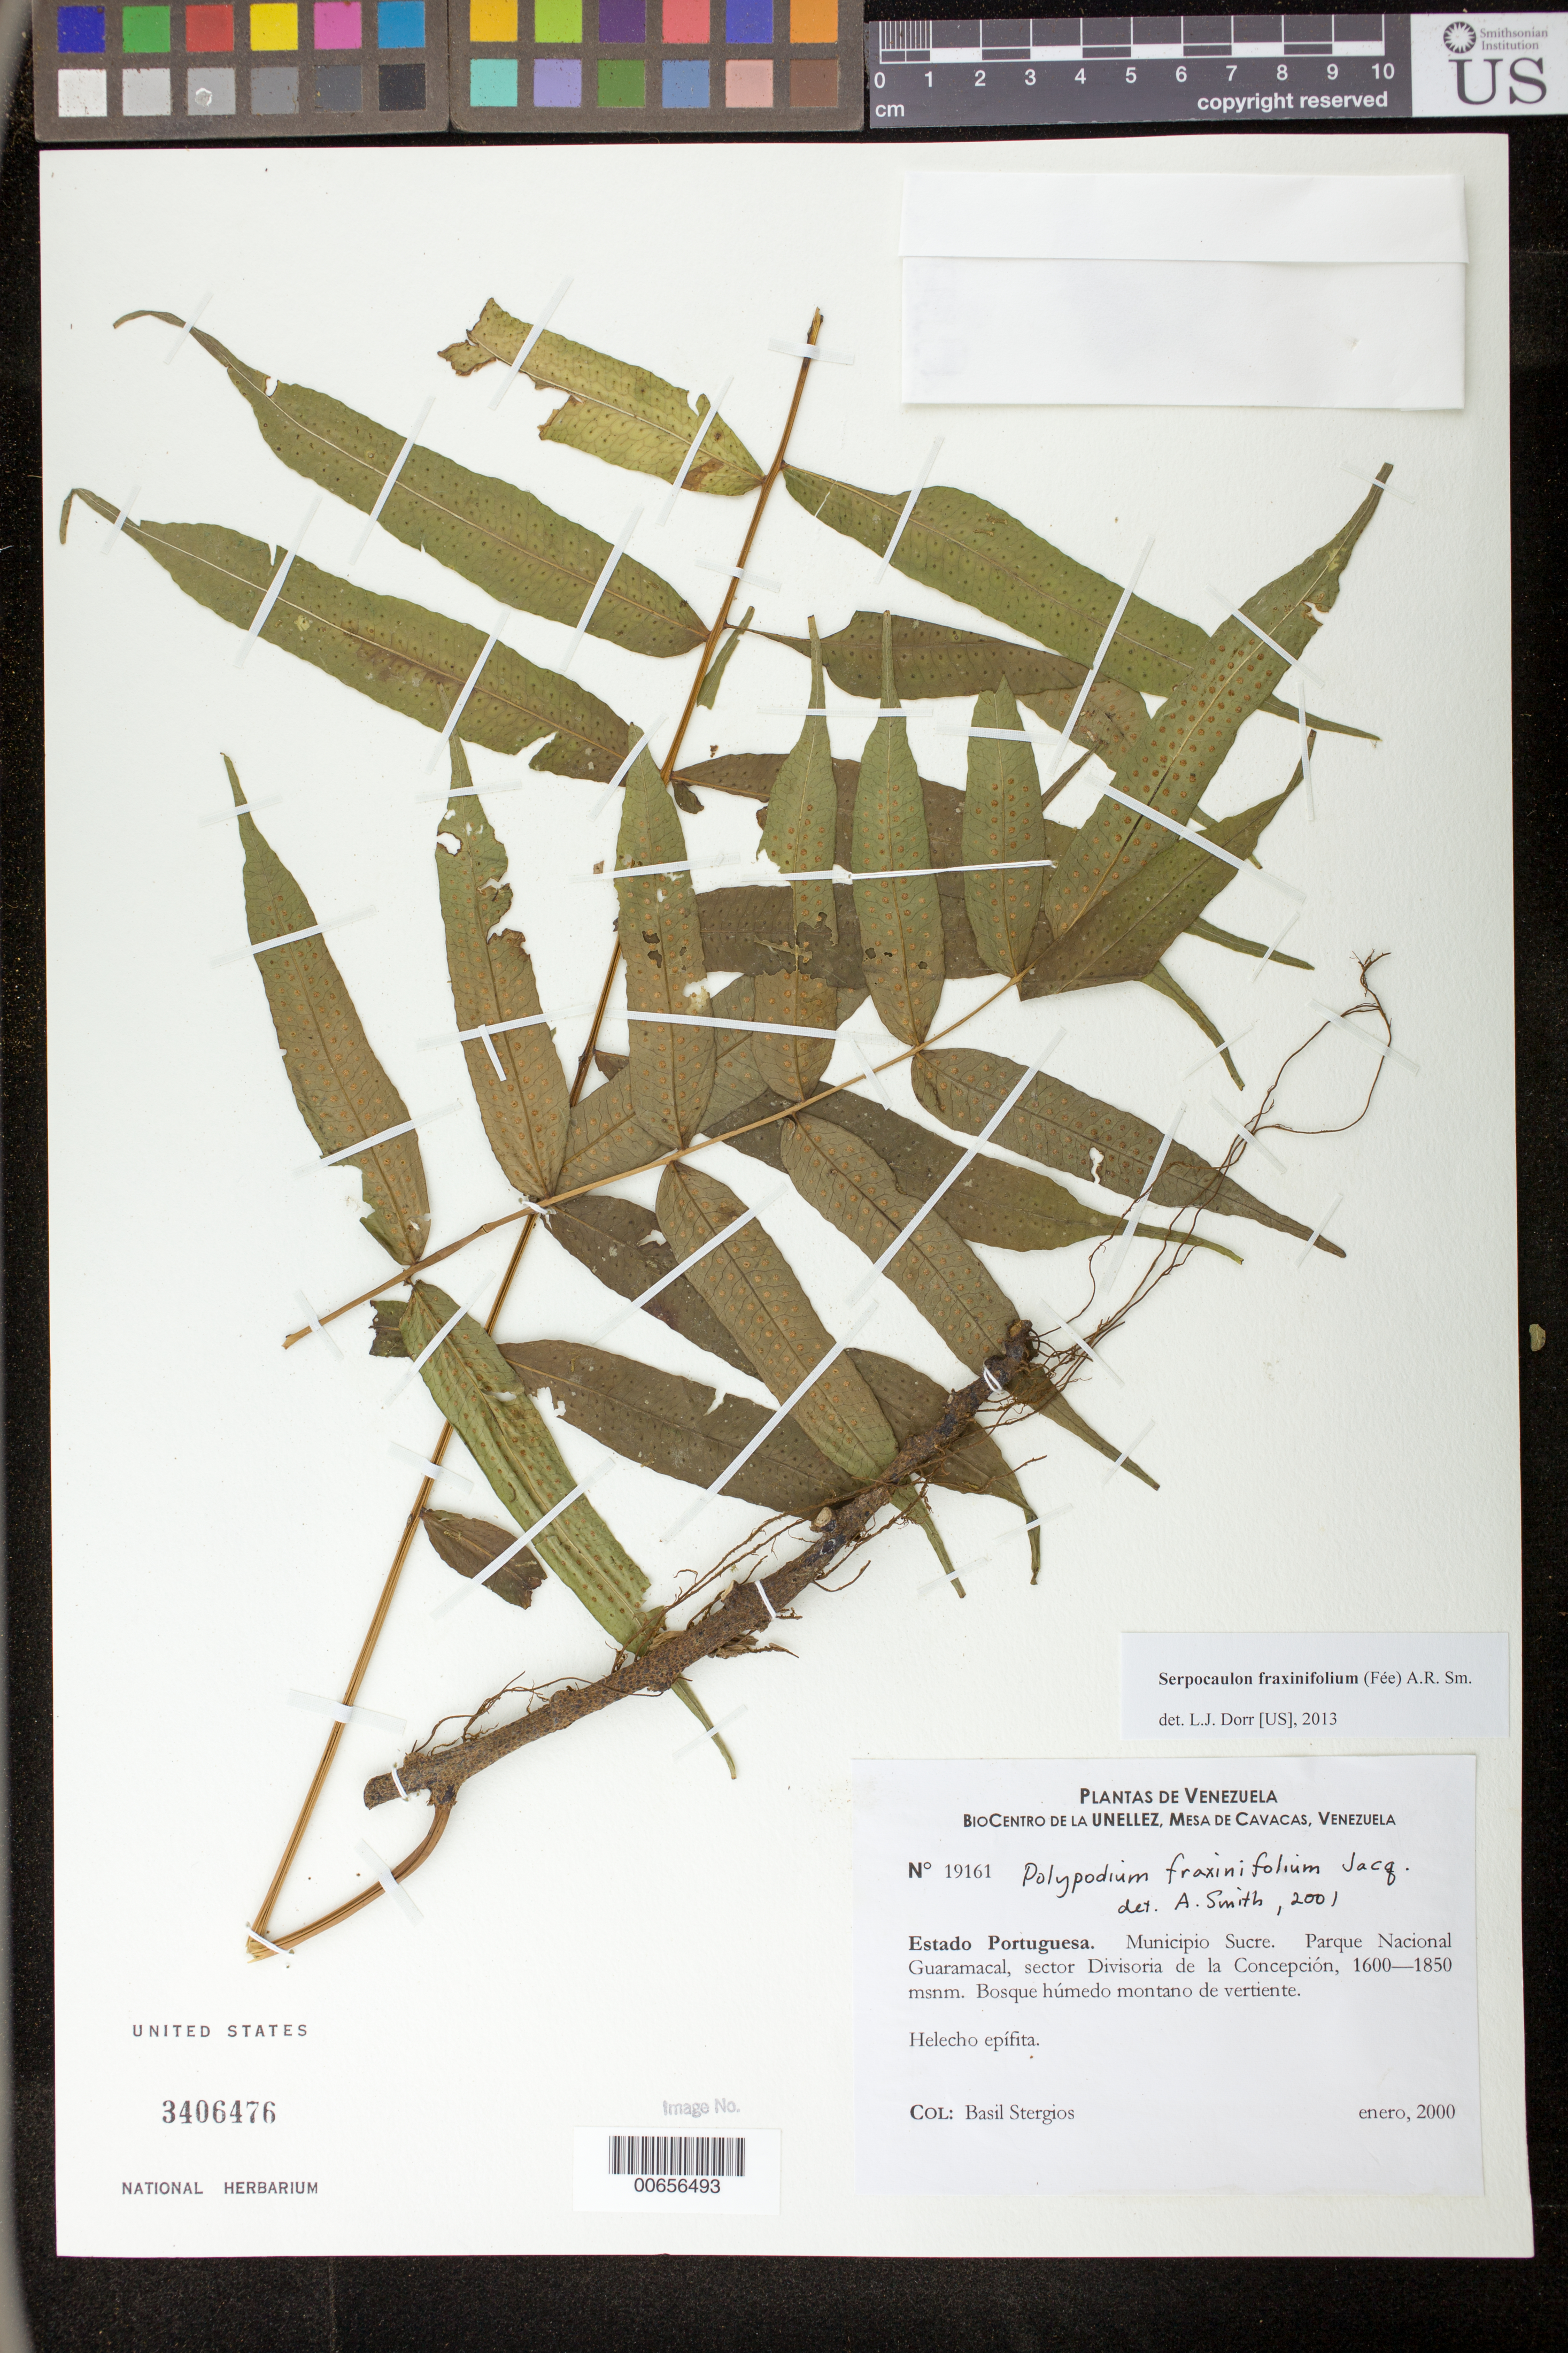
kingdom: Plantae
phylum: Tracheophyta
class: Polypodiopsida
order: Polypodiales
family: Polypodiaceae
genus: Serpocaulon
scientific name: Serpocaulon fraxinifolium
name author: (Jacq.) A.R. Sm.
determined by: Dorr, L. J., (BOT), Smithsonian Institution - National Museum of Natural History (UNITED STATES)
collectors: B. G. Stergios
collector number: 19161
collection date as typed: Jan 2000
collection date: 2000-01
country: Venezuela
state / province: Portuguesa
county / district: Sucre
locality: Parque Nacional Guaramacal, Sector La Divisoria de la Concepción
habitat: Bosque humedo montano de vertiente.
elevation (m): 1600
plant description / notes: PORT, US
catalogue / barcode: US 3406476